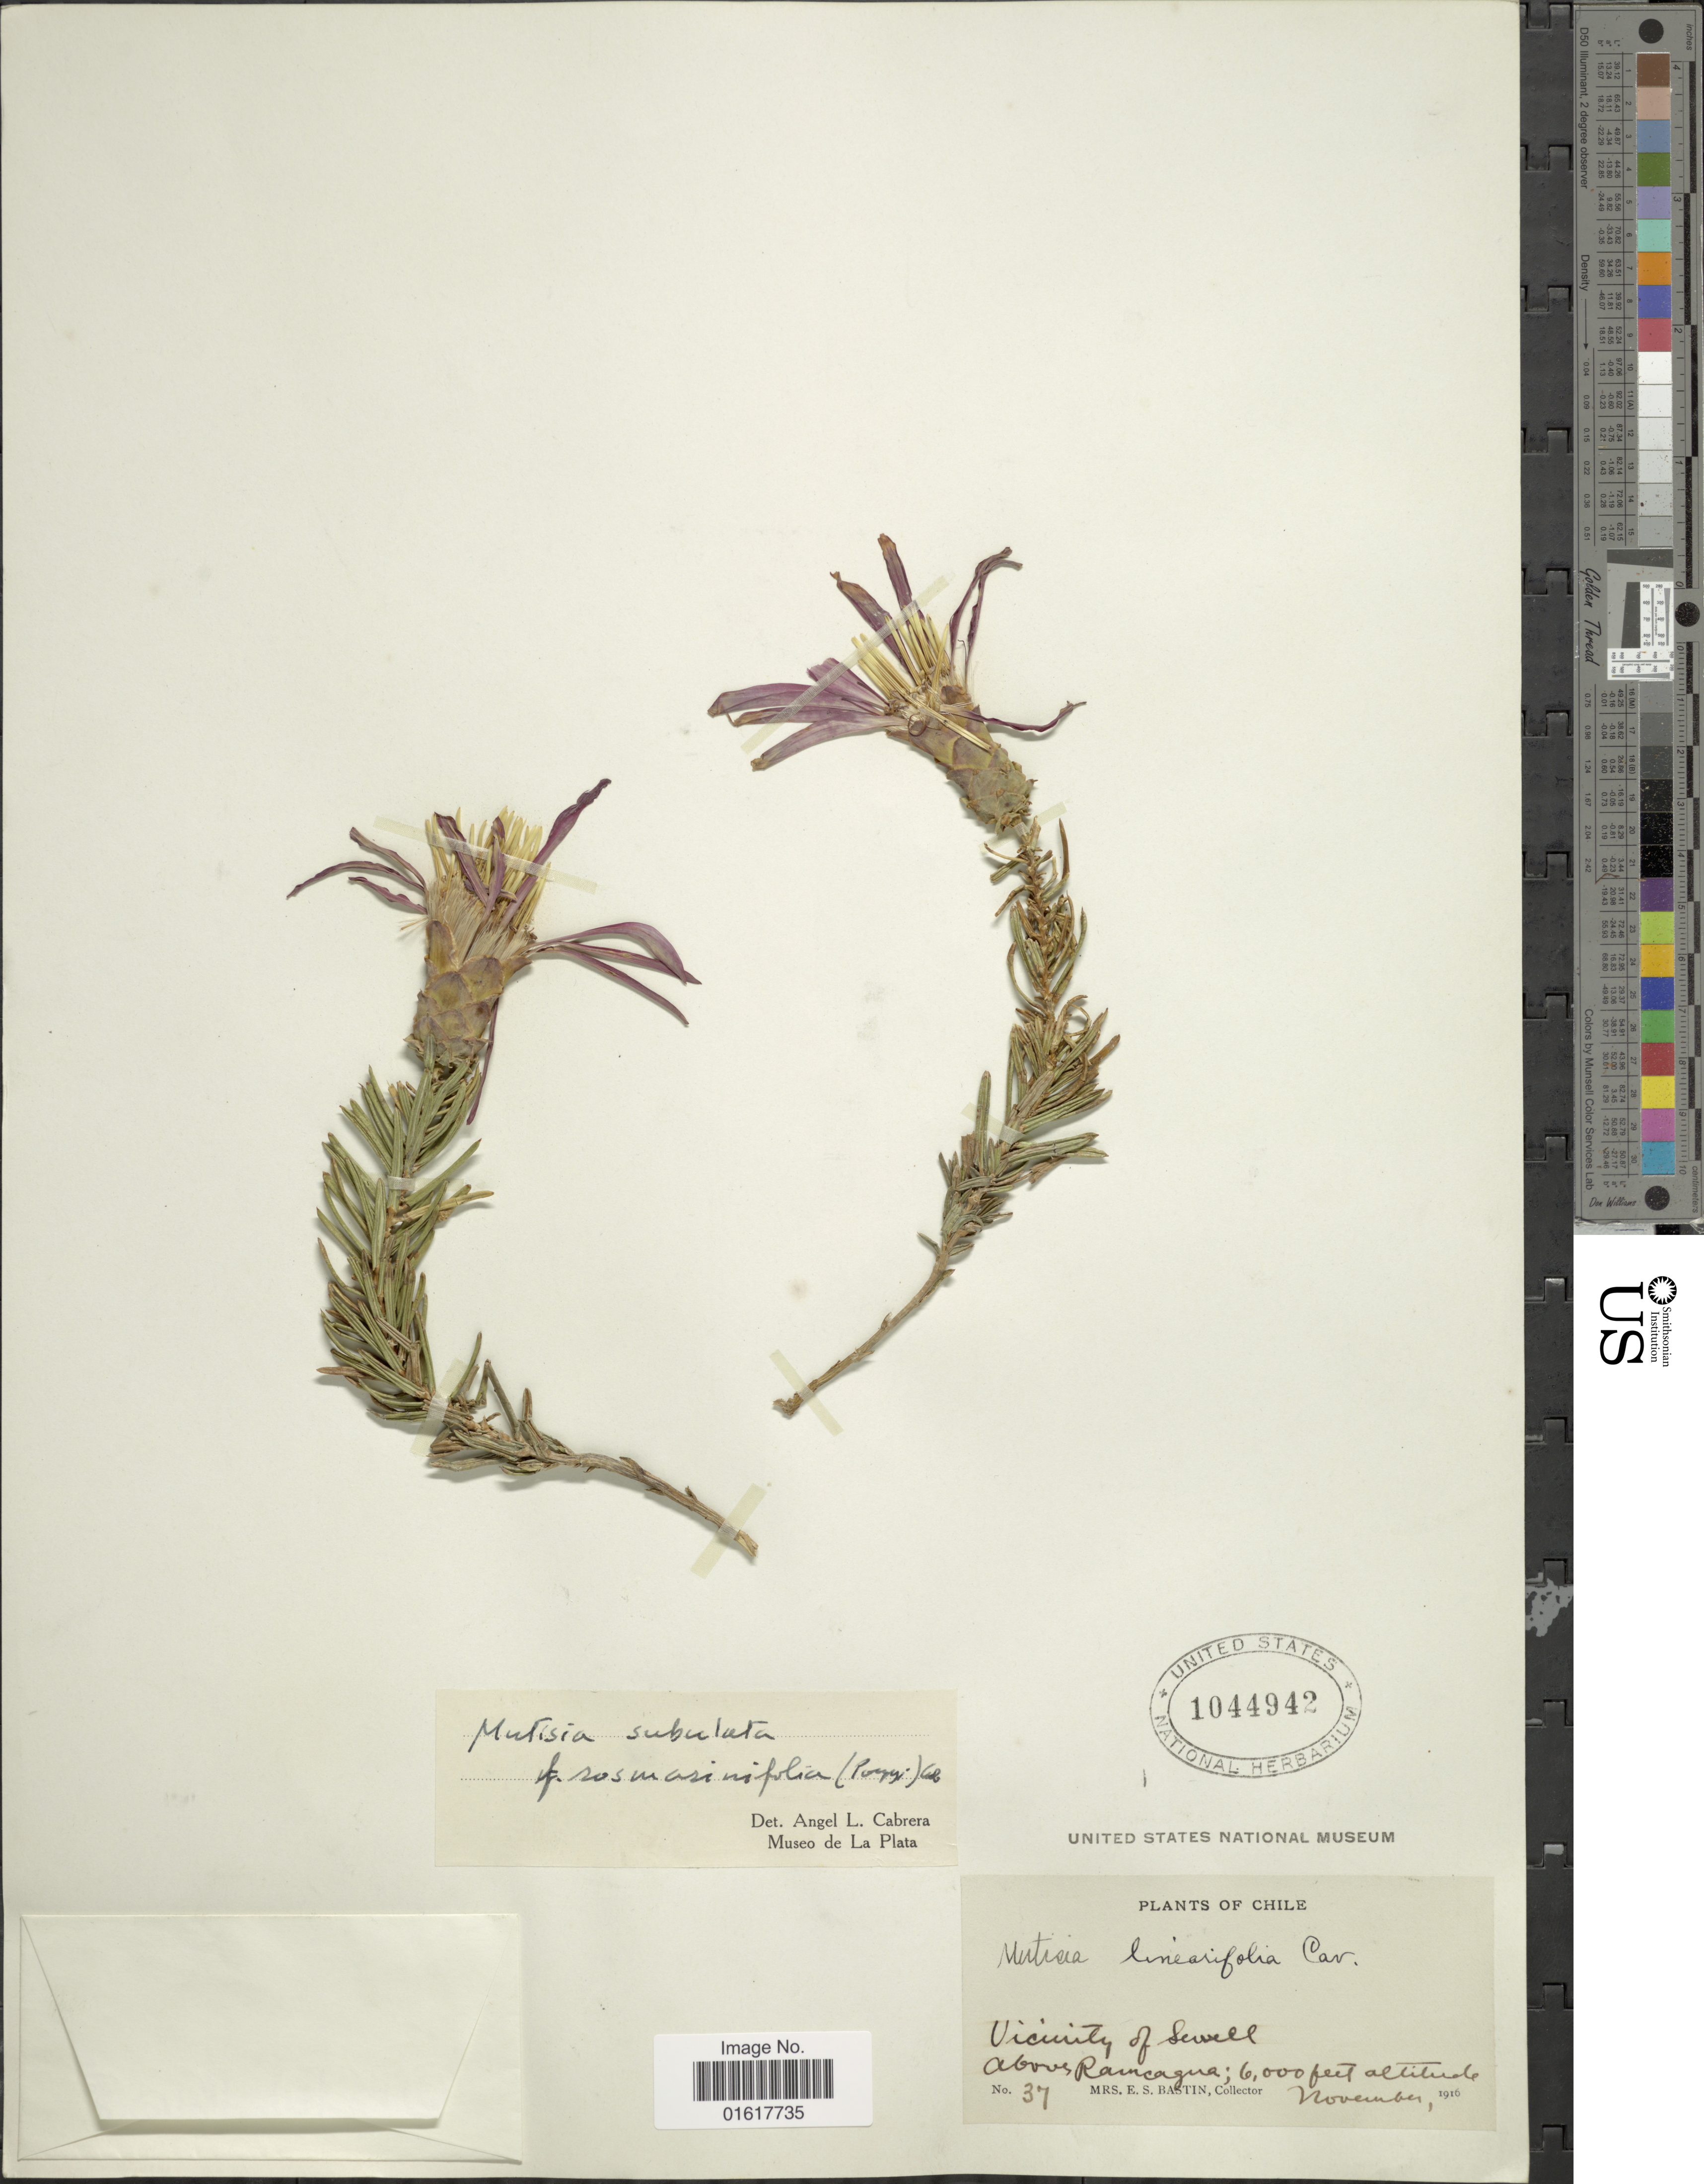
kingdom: Plantae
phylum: Tracheophyta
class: Magnoliopsida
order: Asterales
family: Asteraceae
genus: Mutisia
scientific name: Mutisia subulata f. rosmarinifolia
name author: (Poepp. & Endl.) Cabrera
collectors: E. Bastin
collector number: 37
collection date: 1916-11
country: Chile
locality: Vicinity of Sewell. above Rancagua.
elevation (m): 1829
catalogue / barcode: US 1044942